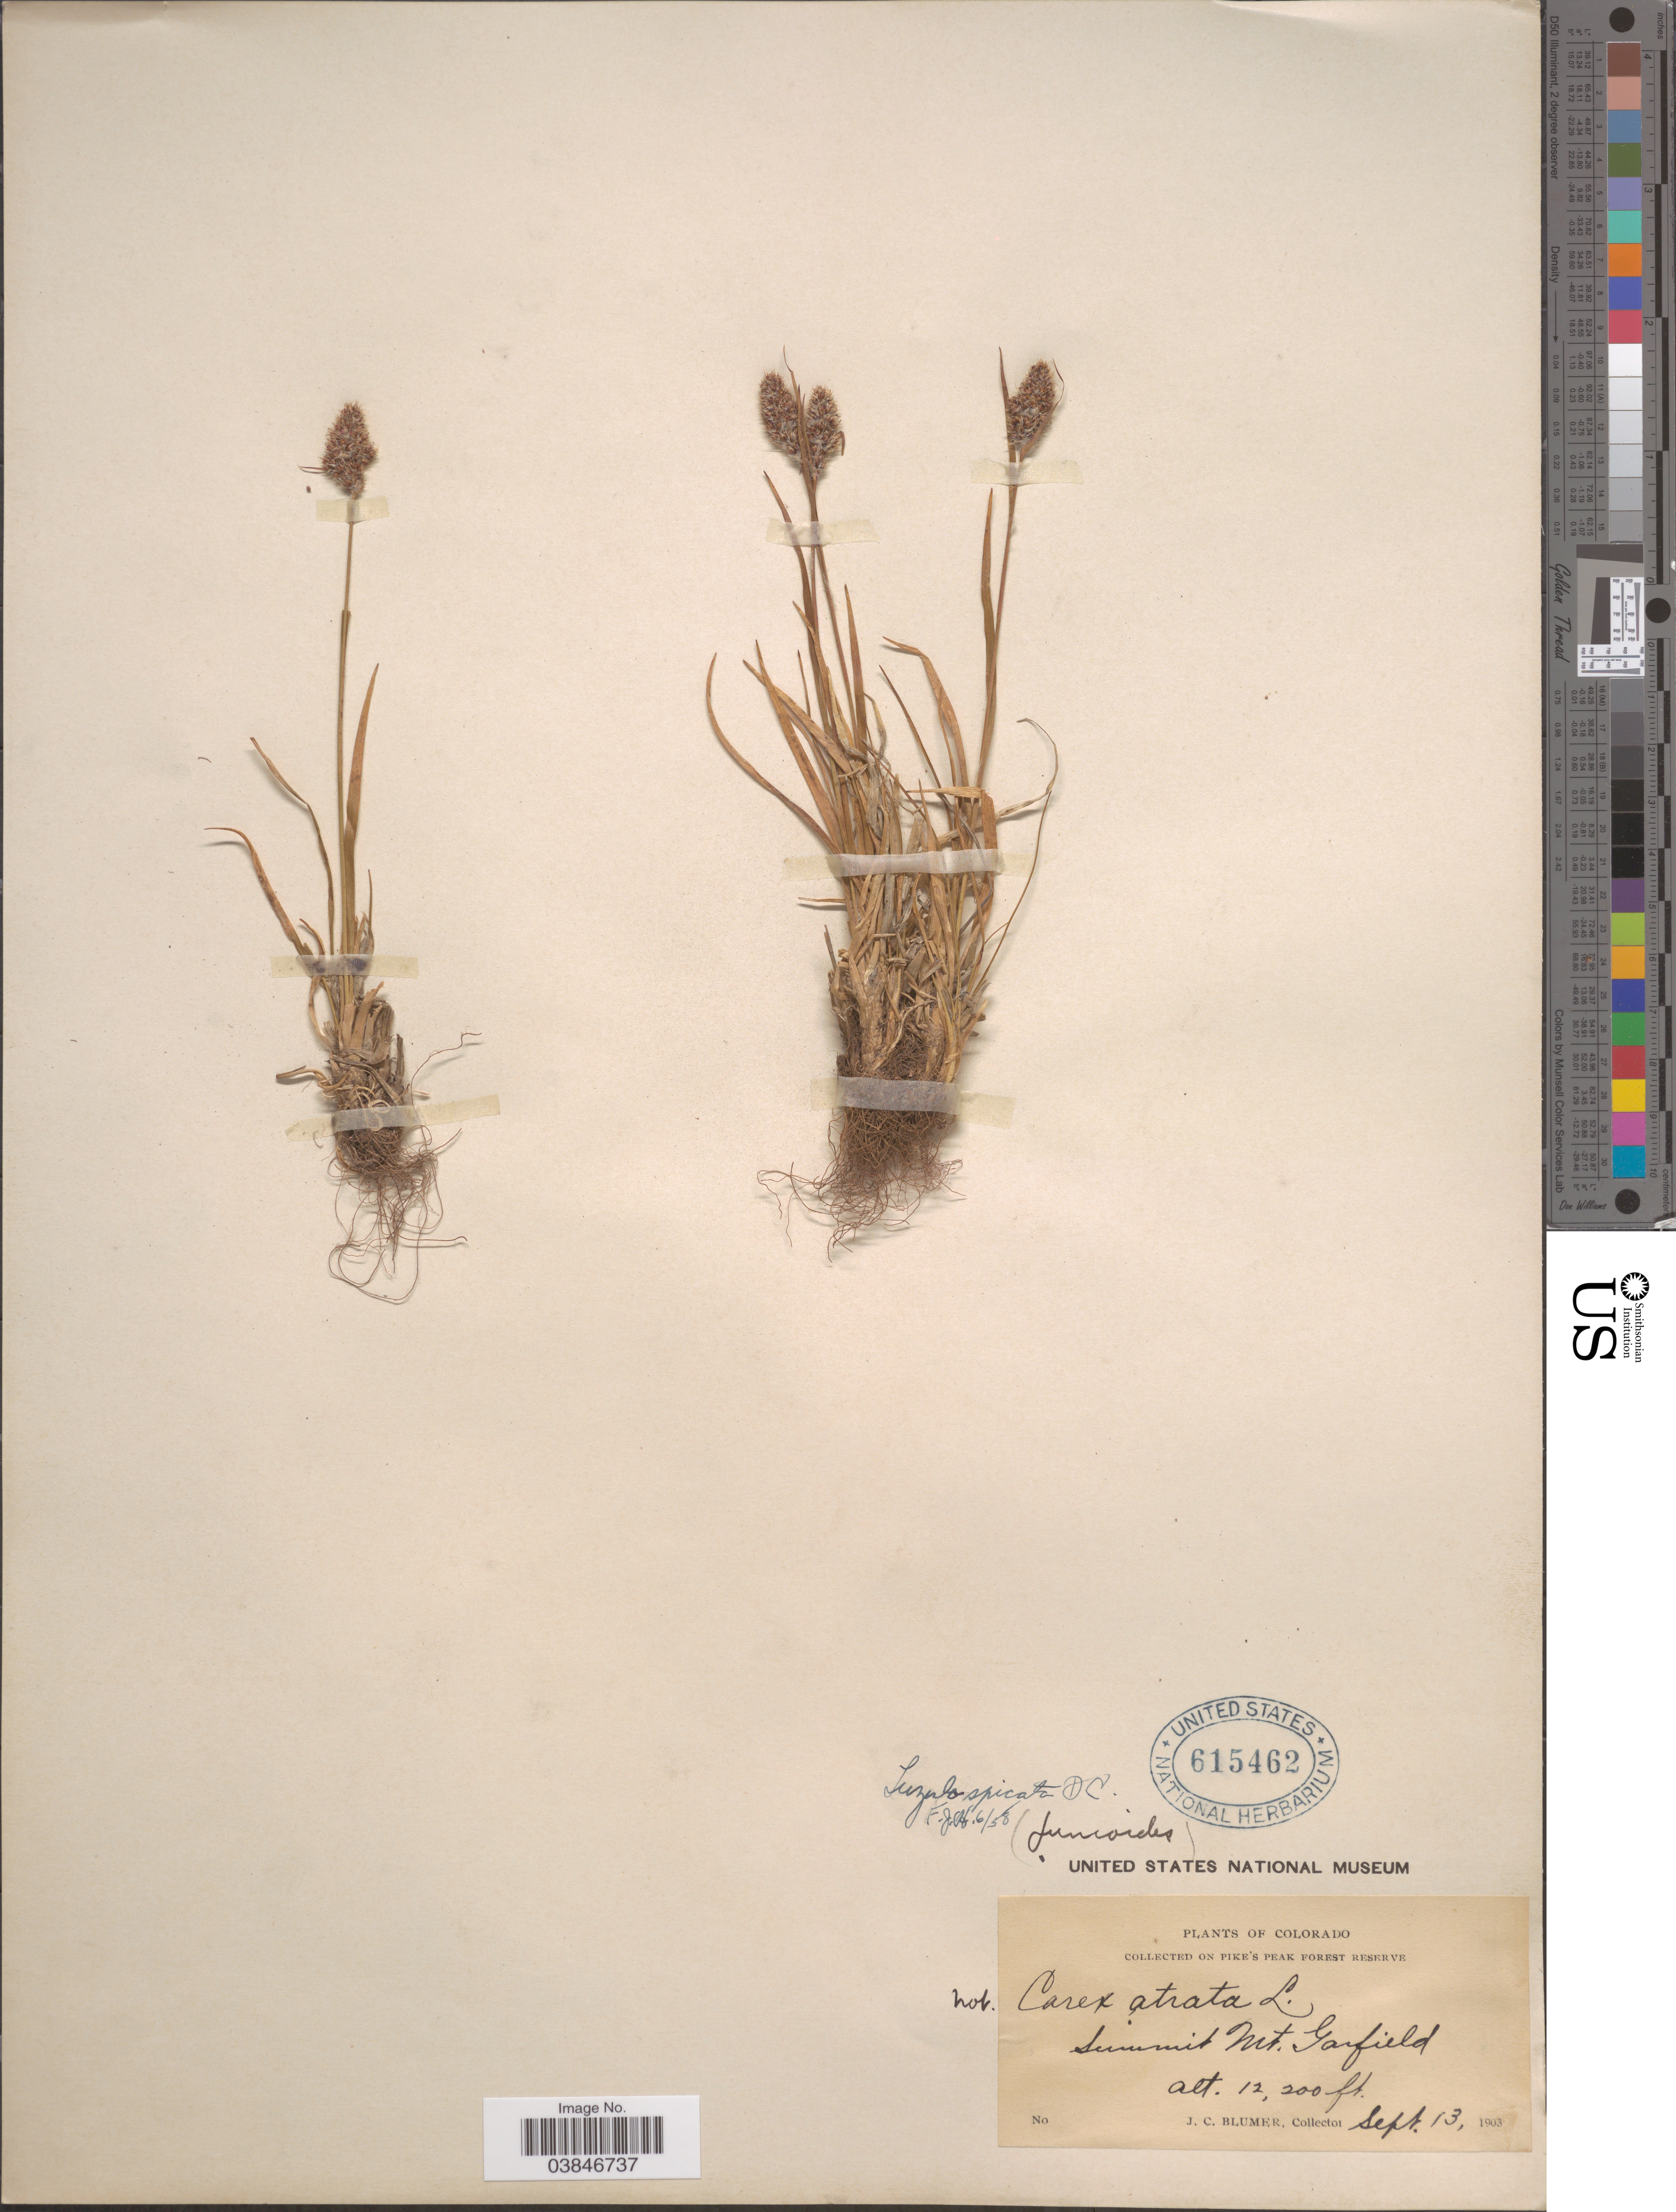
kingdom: Plantae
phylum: Tracheophyta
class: Liliopsida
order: Poales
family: Juncaceae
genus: Luzula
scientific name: Luzula spicata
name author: (L.) DC.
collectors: J. C. Blumer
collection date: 1903-09-13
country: United States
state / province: Colorado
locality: On Pike's Peak Forest Reserve. Summit Mt. Garfield.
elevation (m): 3719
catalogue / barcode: US 615462